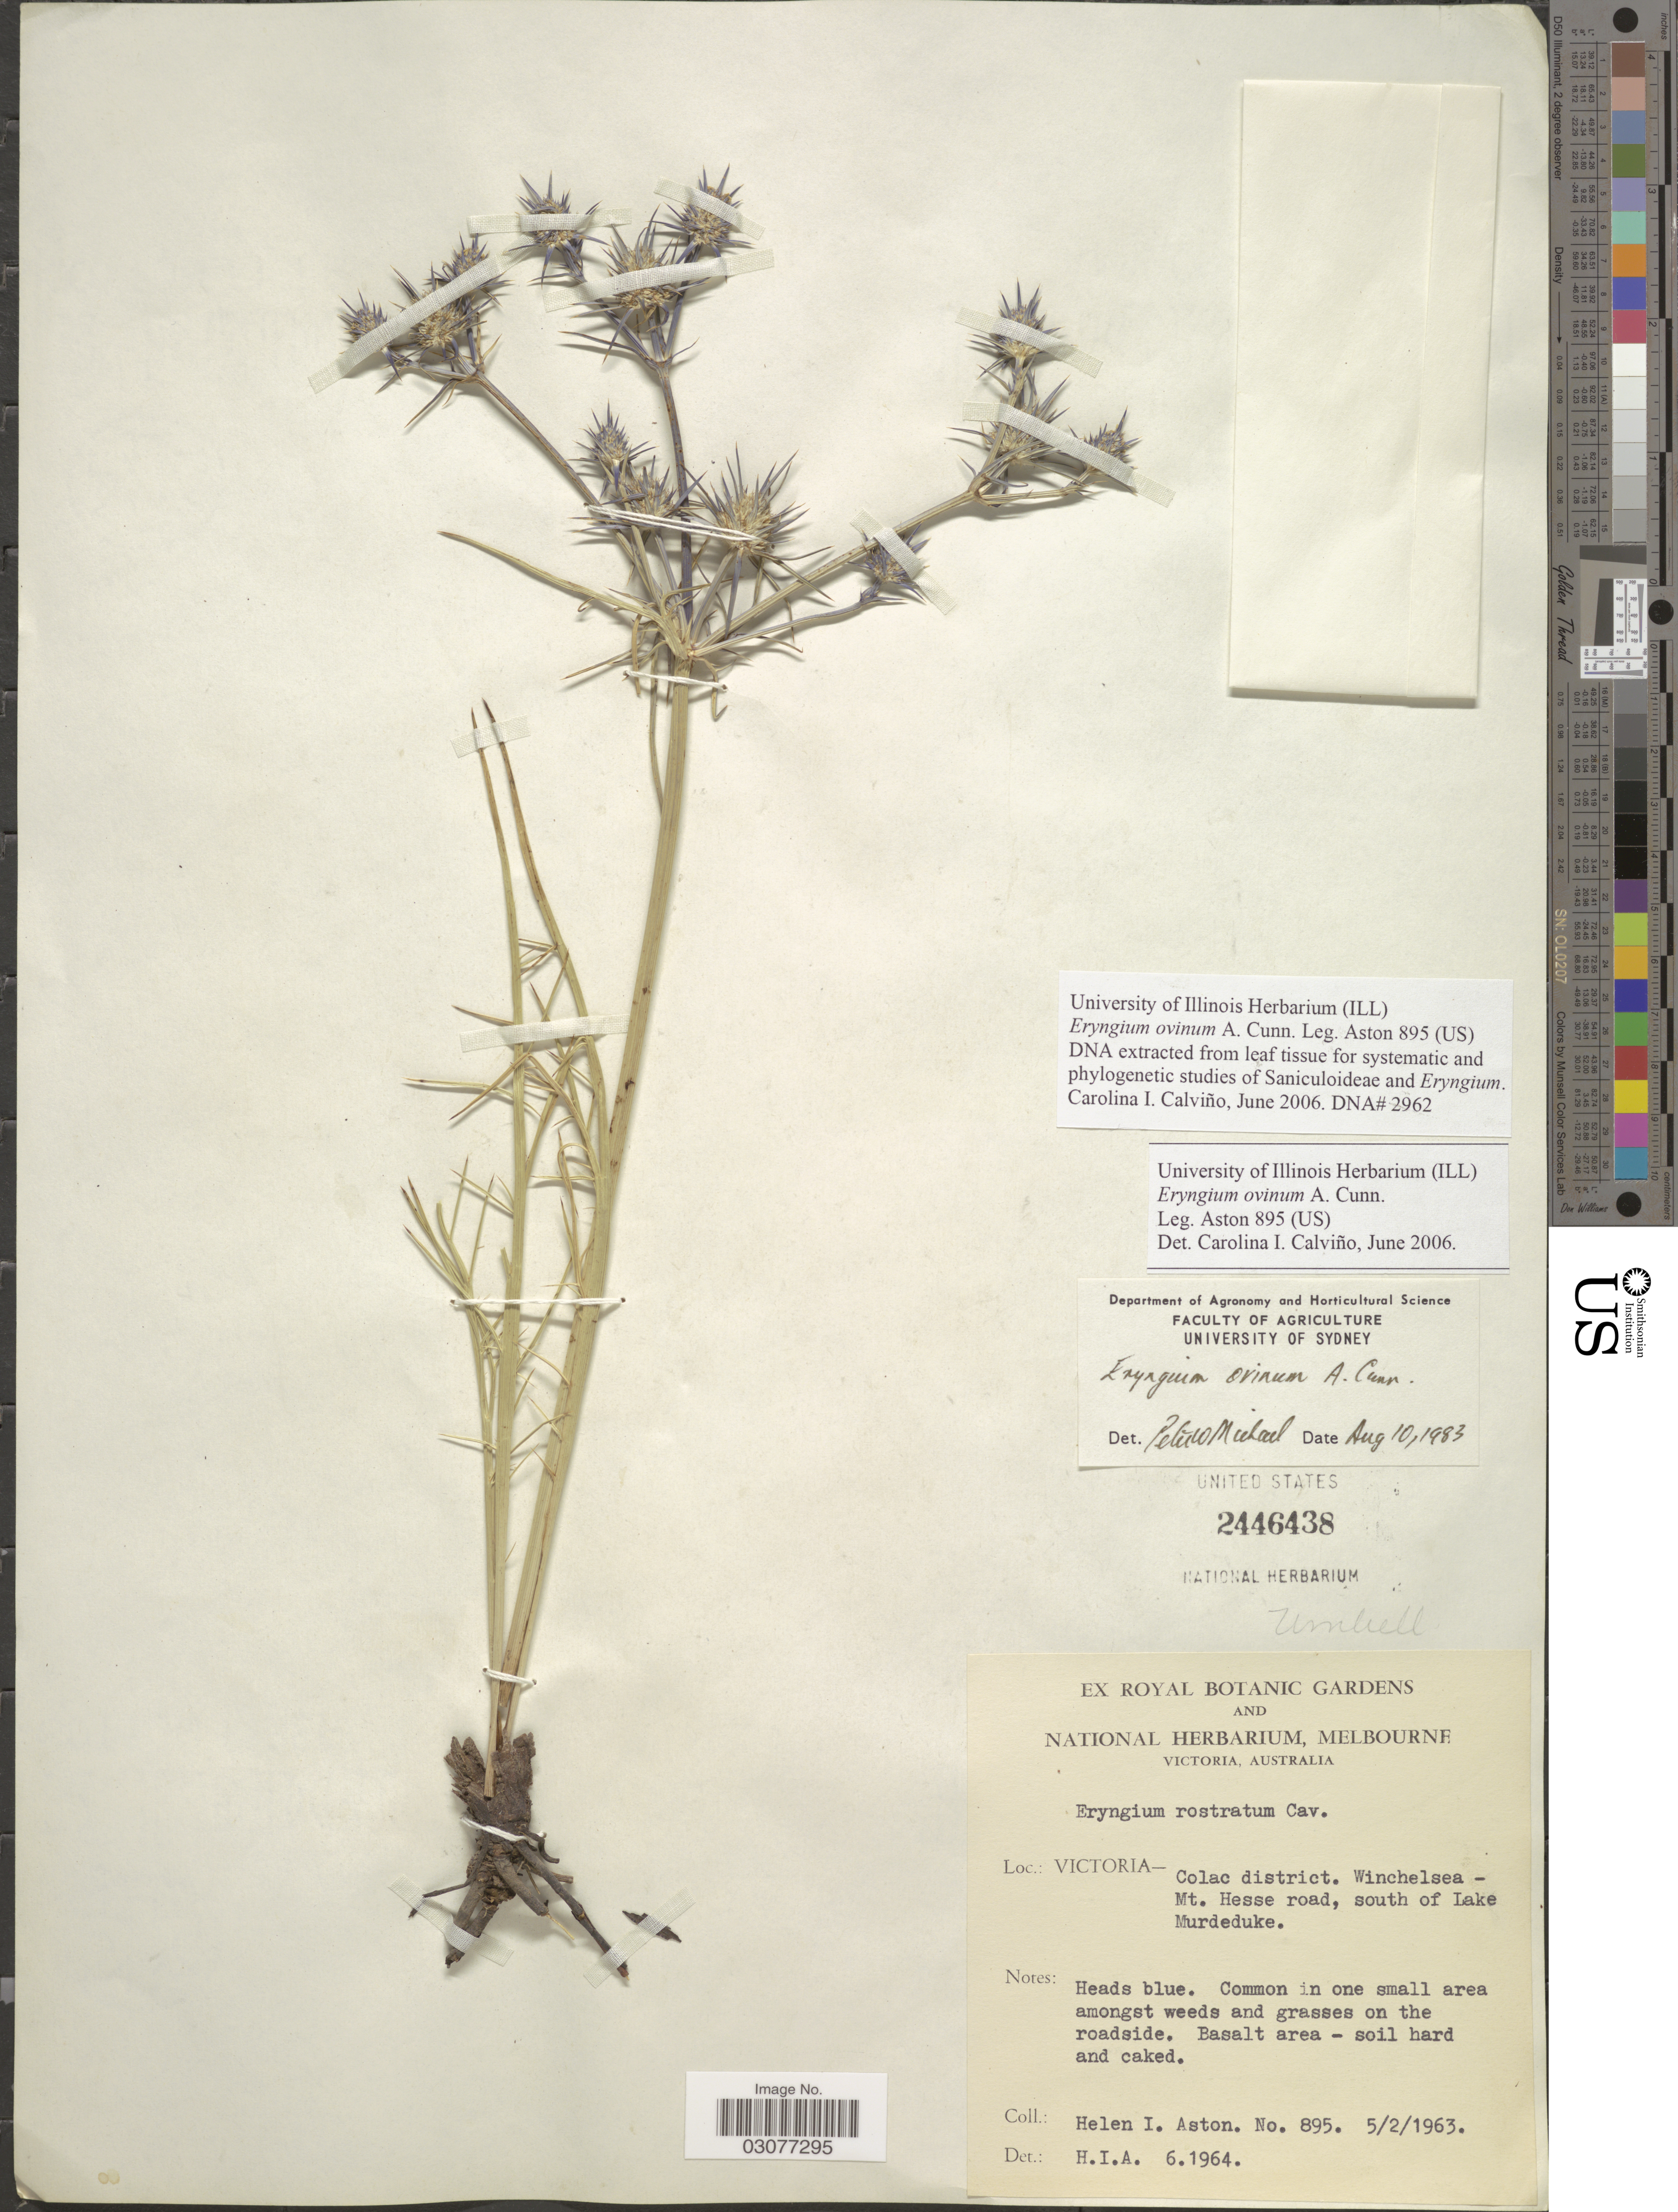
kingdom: Plantae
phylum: Tracheophyta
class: Magnoliopsida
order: Apiales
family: Apiaceae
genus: Eryngium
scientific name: Eryngium ovinum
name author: A. Cunn.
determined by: Calviño, C. I.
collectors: H. I. Aston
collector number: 895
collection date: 1963-02-05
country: Australia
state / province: Victoria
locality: Victoria - Colac district. Winchelsea - Mt. Hesse road, south of Lake Murdeduke.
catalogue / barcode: US 2446438